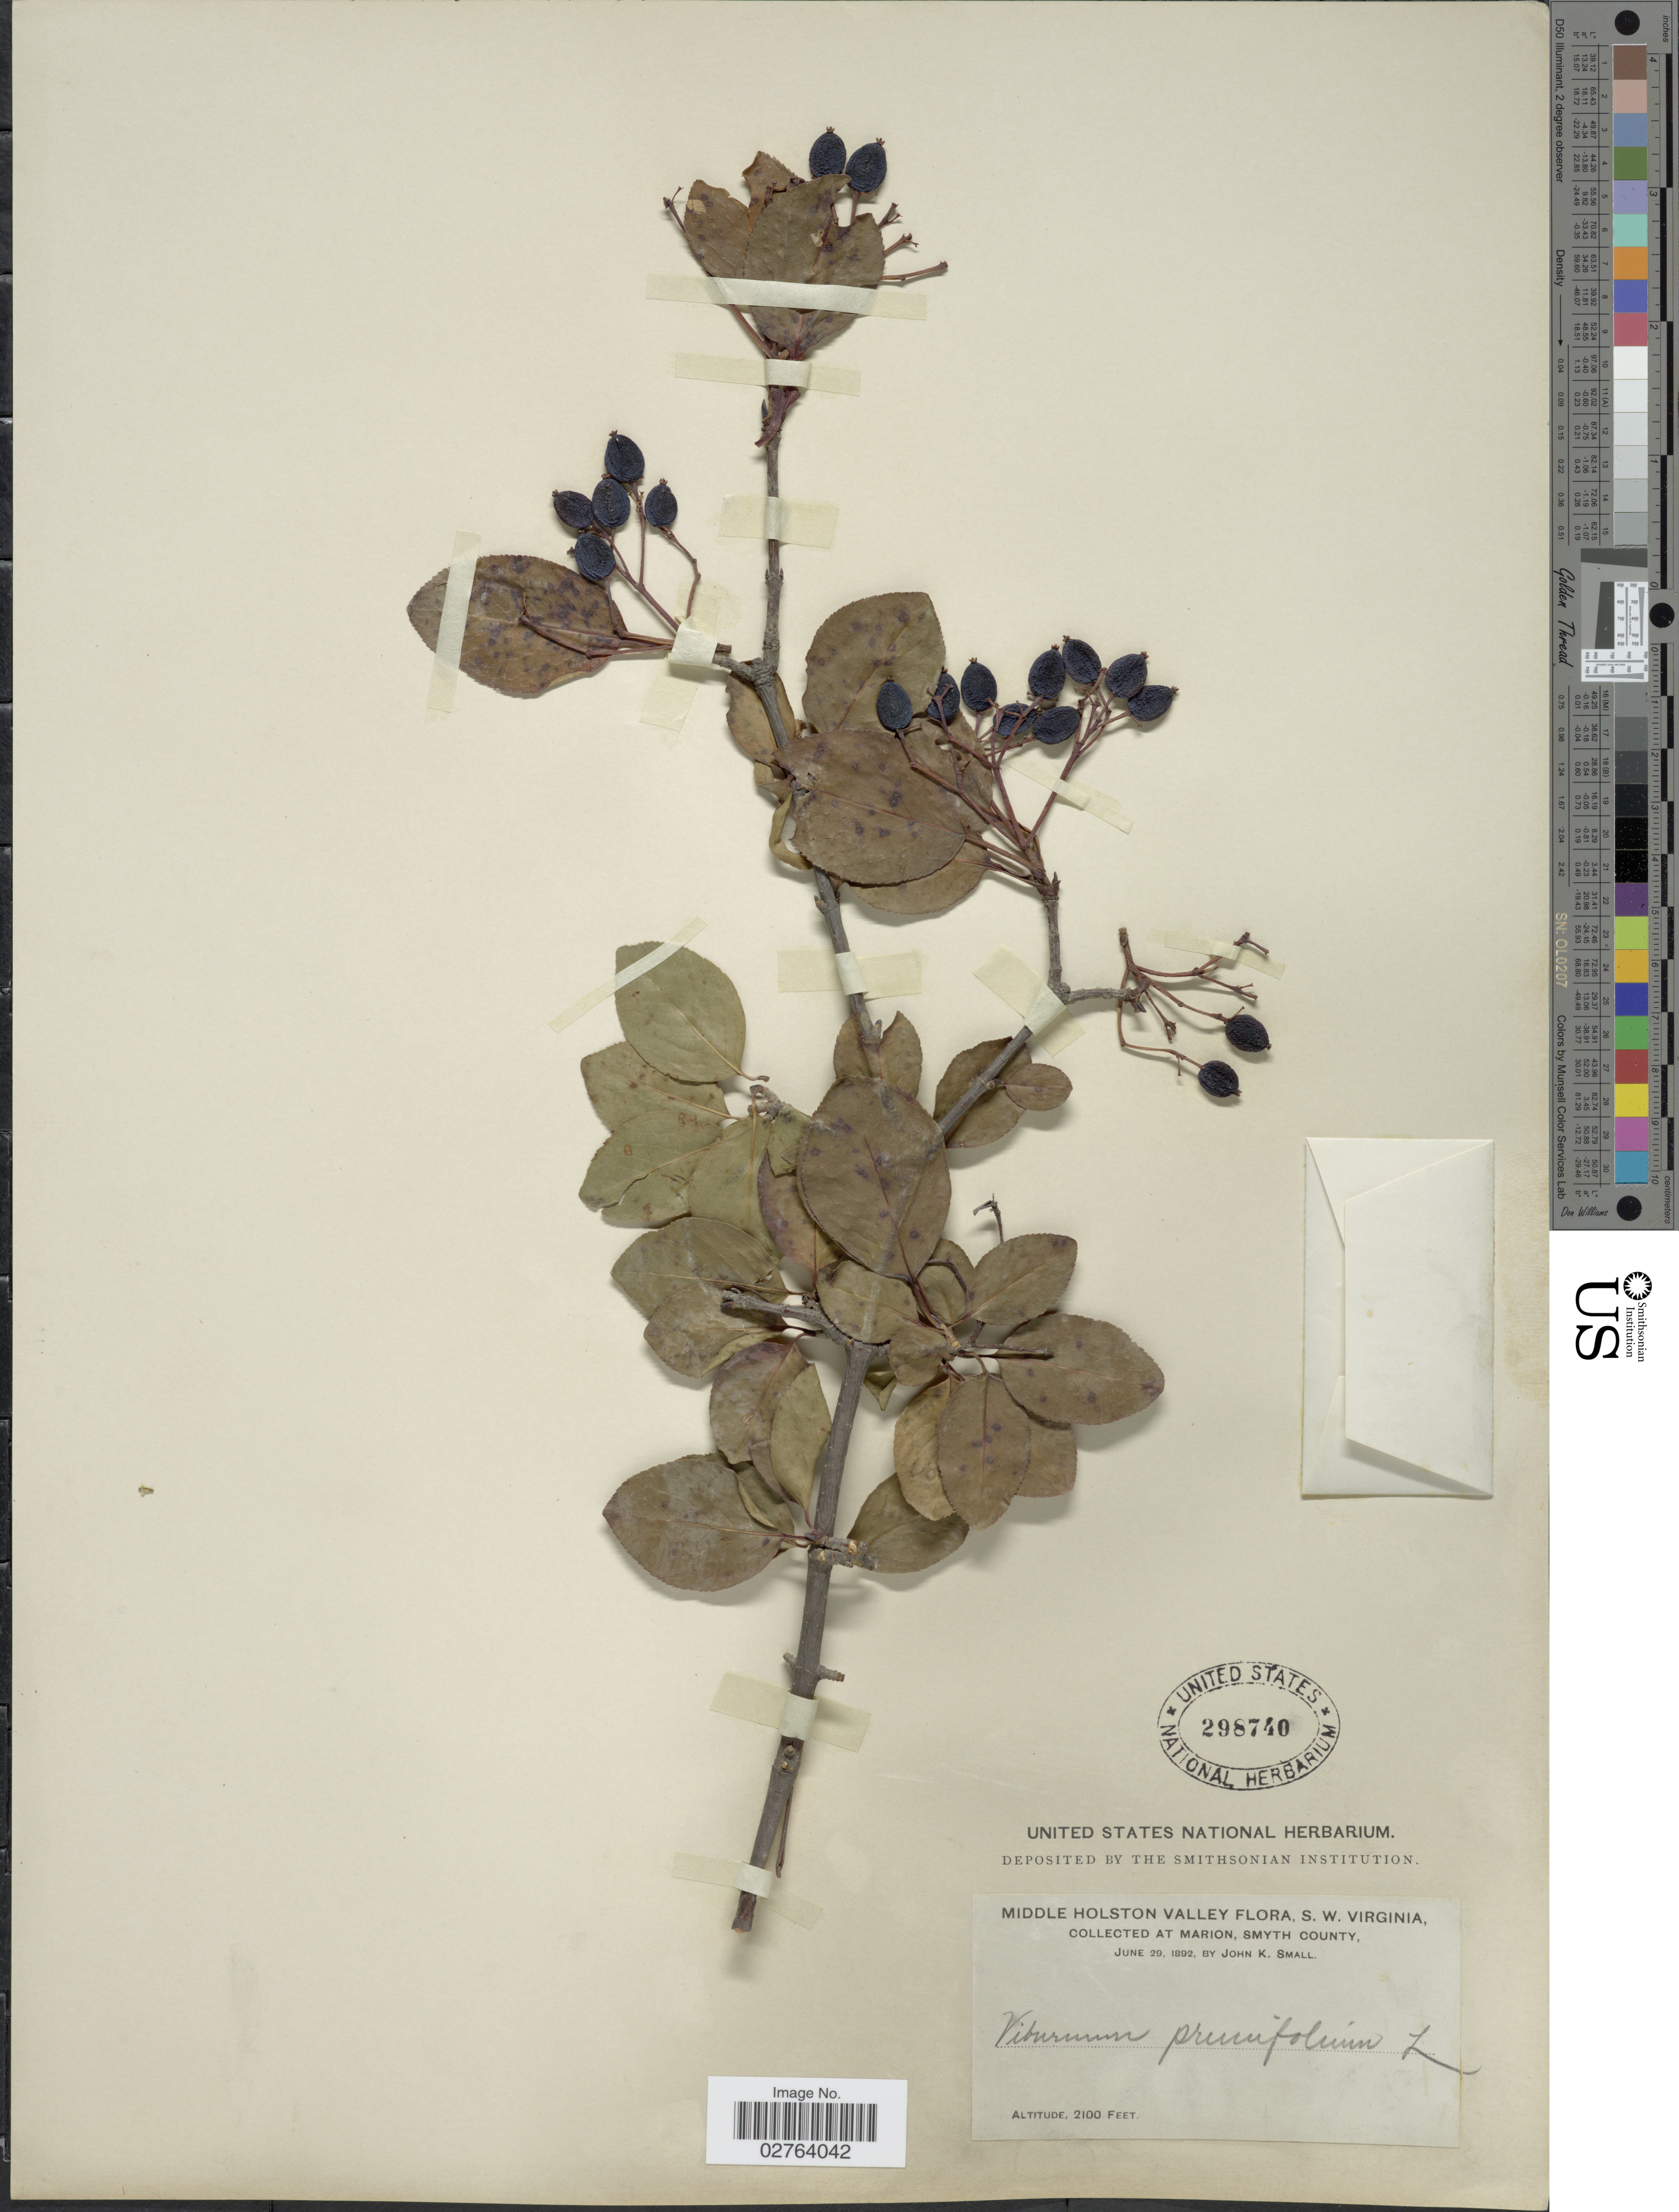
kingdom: Plantae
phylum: Tracheophyta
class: Magnoliopsida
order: Dipsacales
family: Viburnaceae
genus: Viburnum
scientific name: Viburnum prunifolium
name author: L.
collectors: J. K. Small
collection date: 1892-06-29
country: United States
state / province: Virginia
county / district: Smyth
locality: Middle Holston Valley. S. W. Virginia. Marion, Smyth County.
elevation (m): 640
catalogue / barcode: US 298740